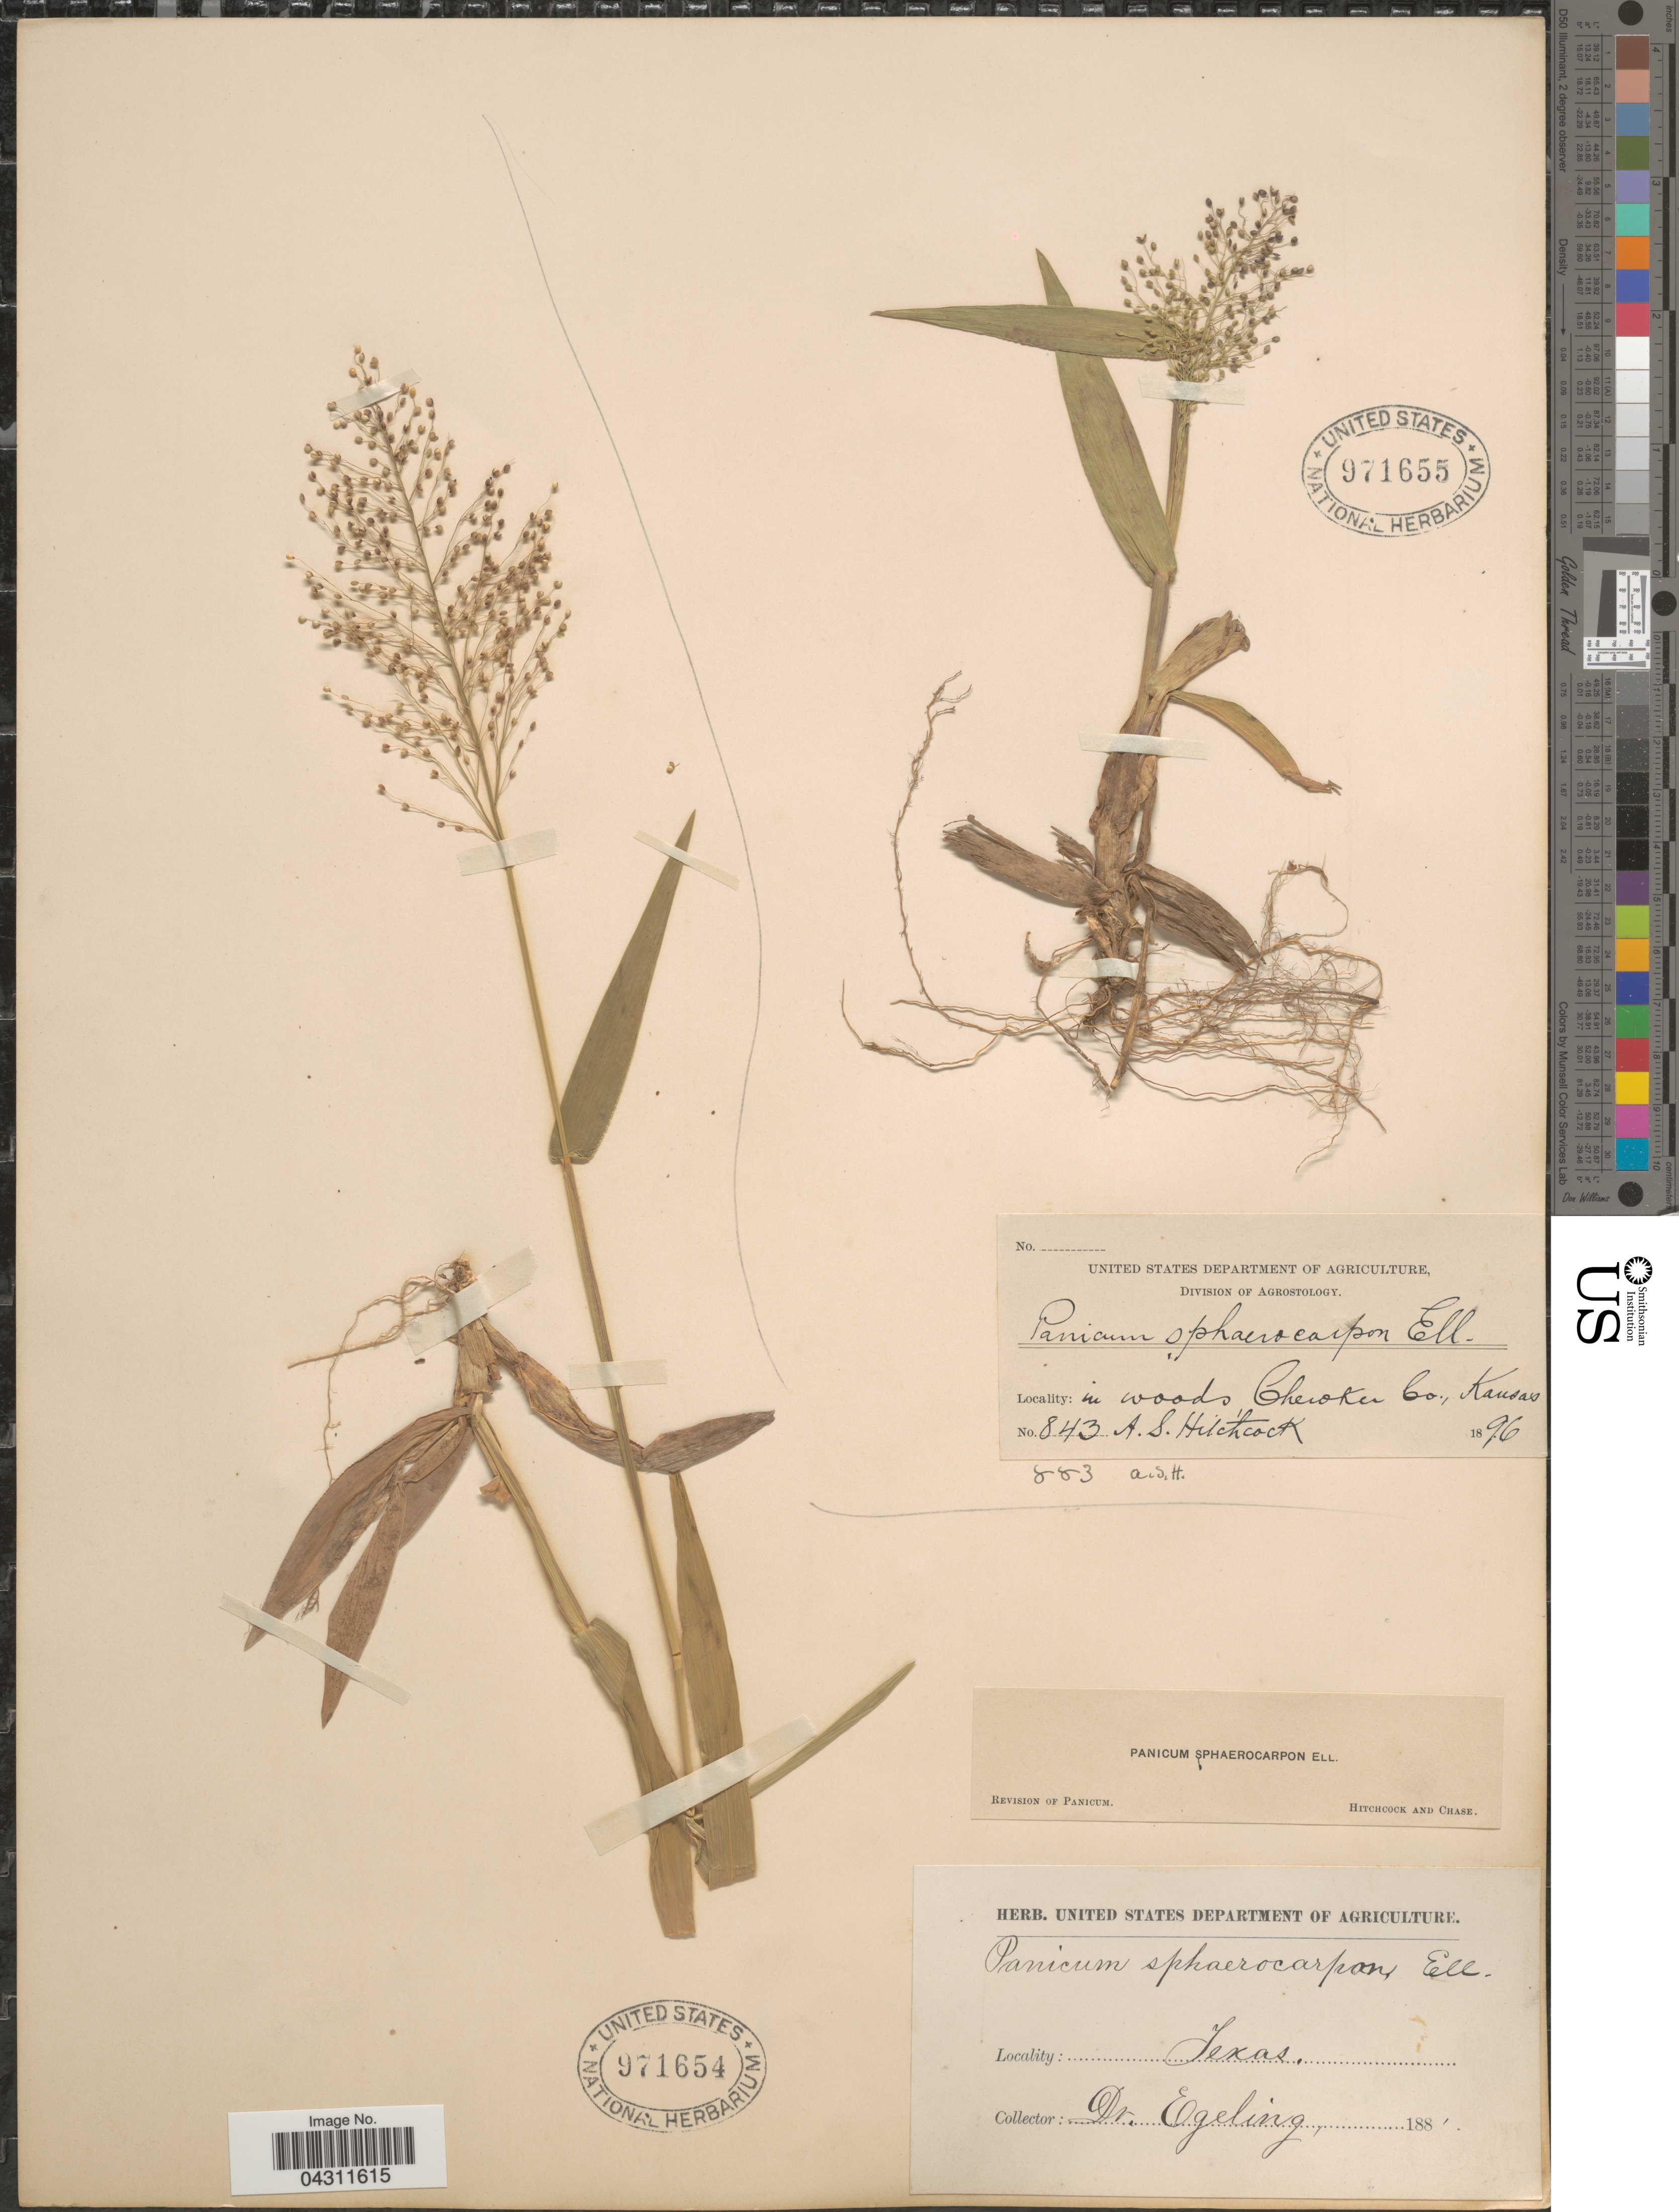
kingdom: Plantae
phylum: Tracheophyta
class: Liliopsida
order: Poales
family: Poaceae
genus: Dichanthelium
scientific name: Dichanthelium strigosum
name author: (Muhl. ex Elliott) Freckmann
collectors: A. S. Hitchcock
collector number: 843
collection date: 1896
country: United States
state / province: Kansas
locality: In woods, Cherokee Co.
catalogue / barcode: US 971655